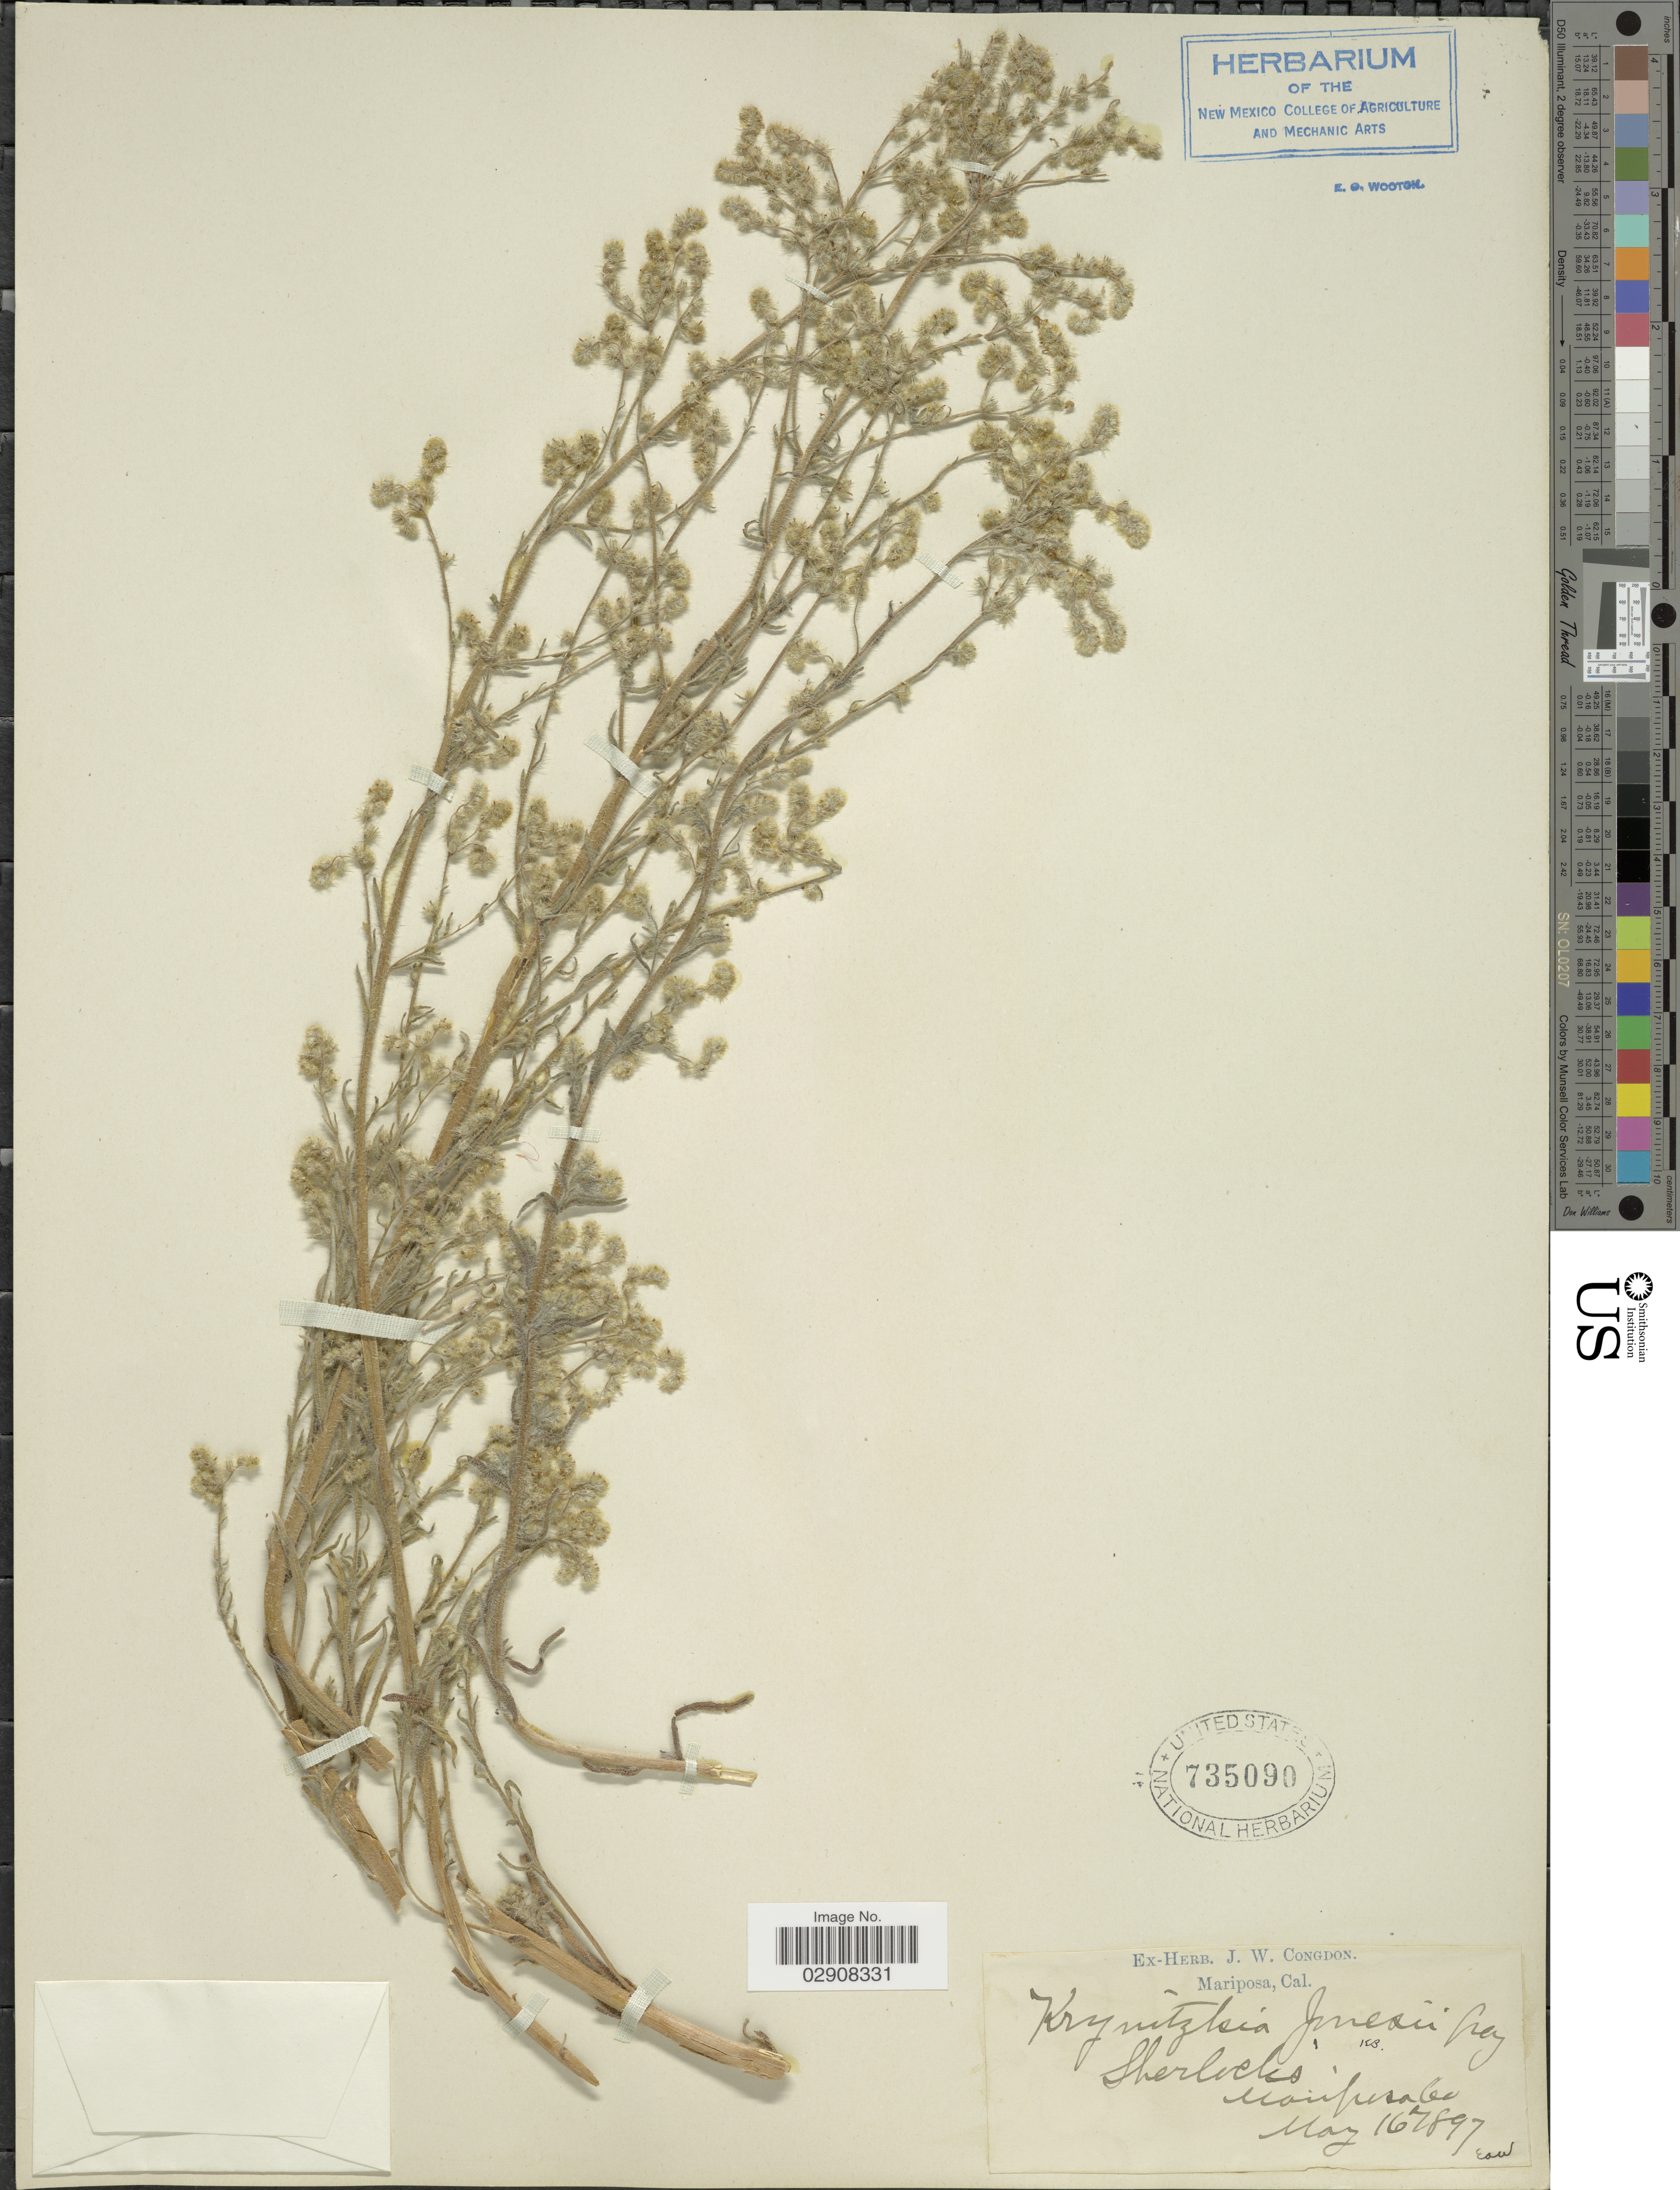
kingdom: Plantae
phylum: Tracheophyta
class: Magnoliopsida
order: Boraginales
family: Boraginaceae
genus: Cryptantha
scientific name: Cryptantha muricata var. jonesii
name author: (A. Gray) I.M. Johnst.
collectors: ex herb. J. W. Congdon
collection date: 1897-05-16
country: United States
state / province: California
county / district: Mariposa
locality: Sherlocks, Mariposa Co.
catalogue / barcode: US 735090